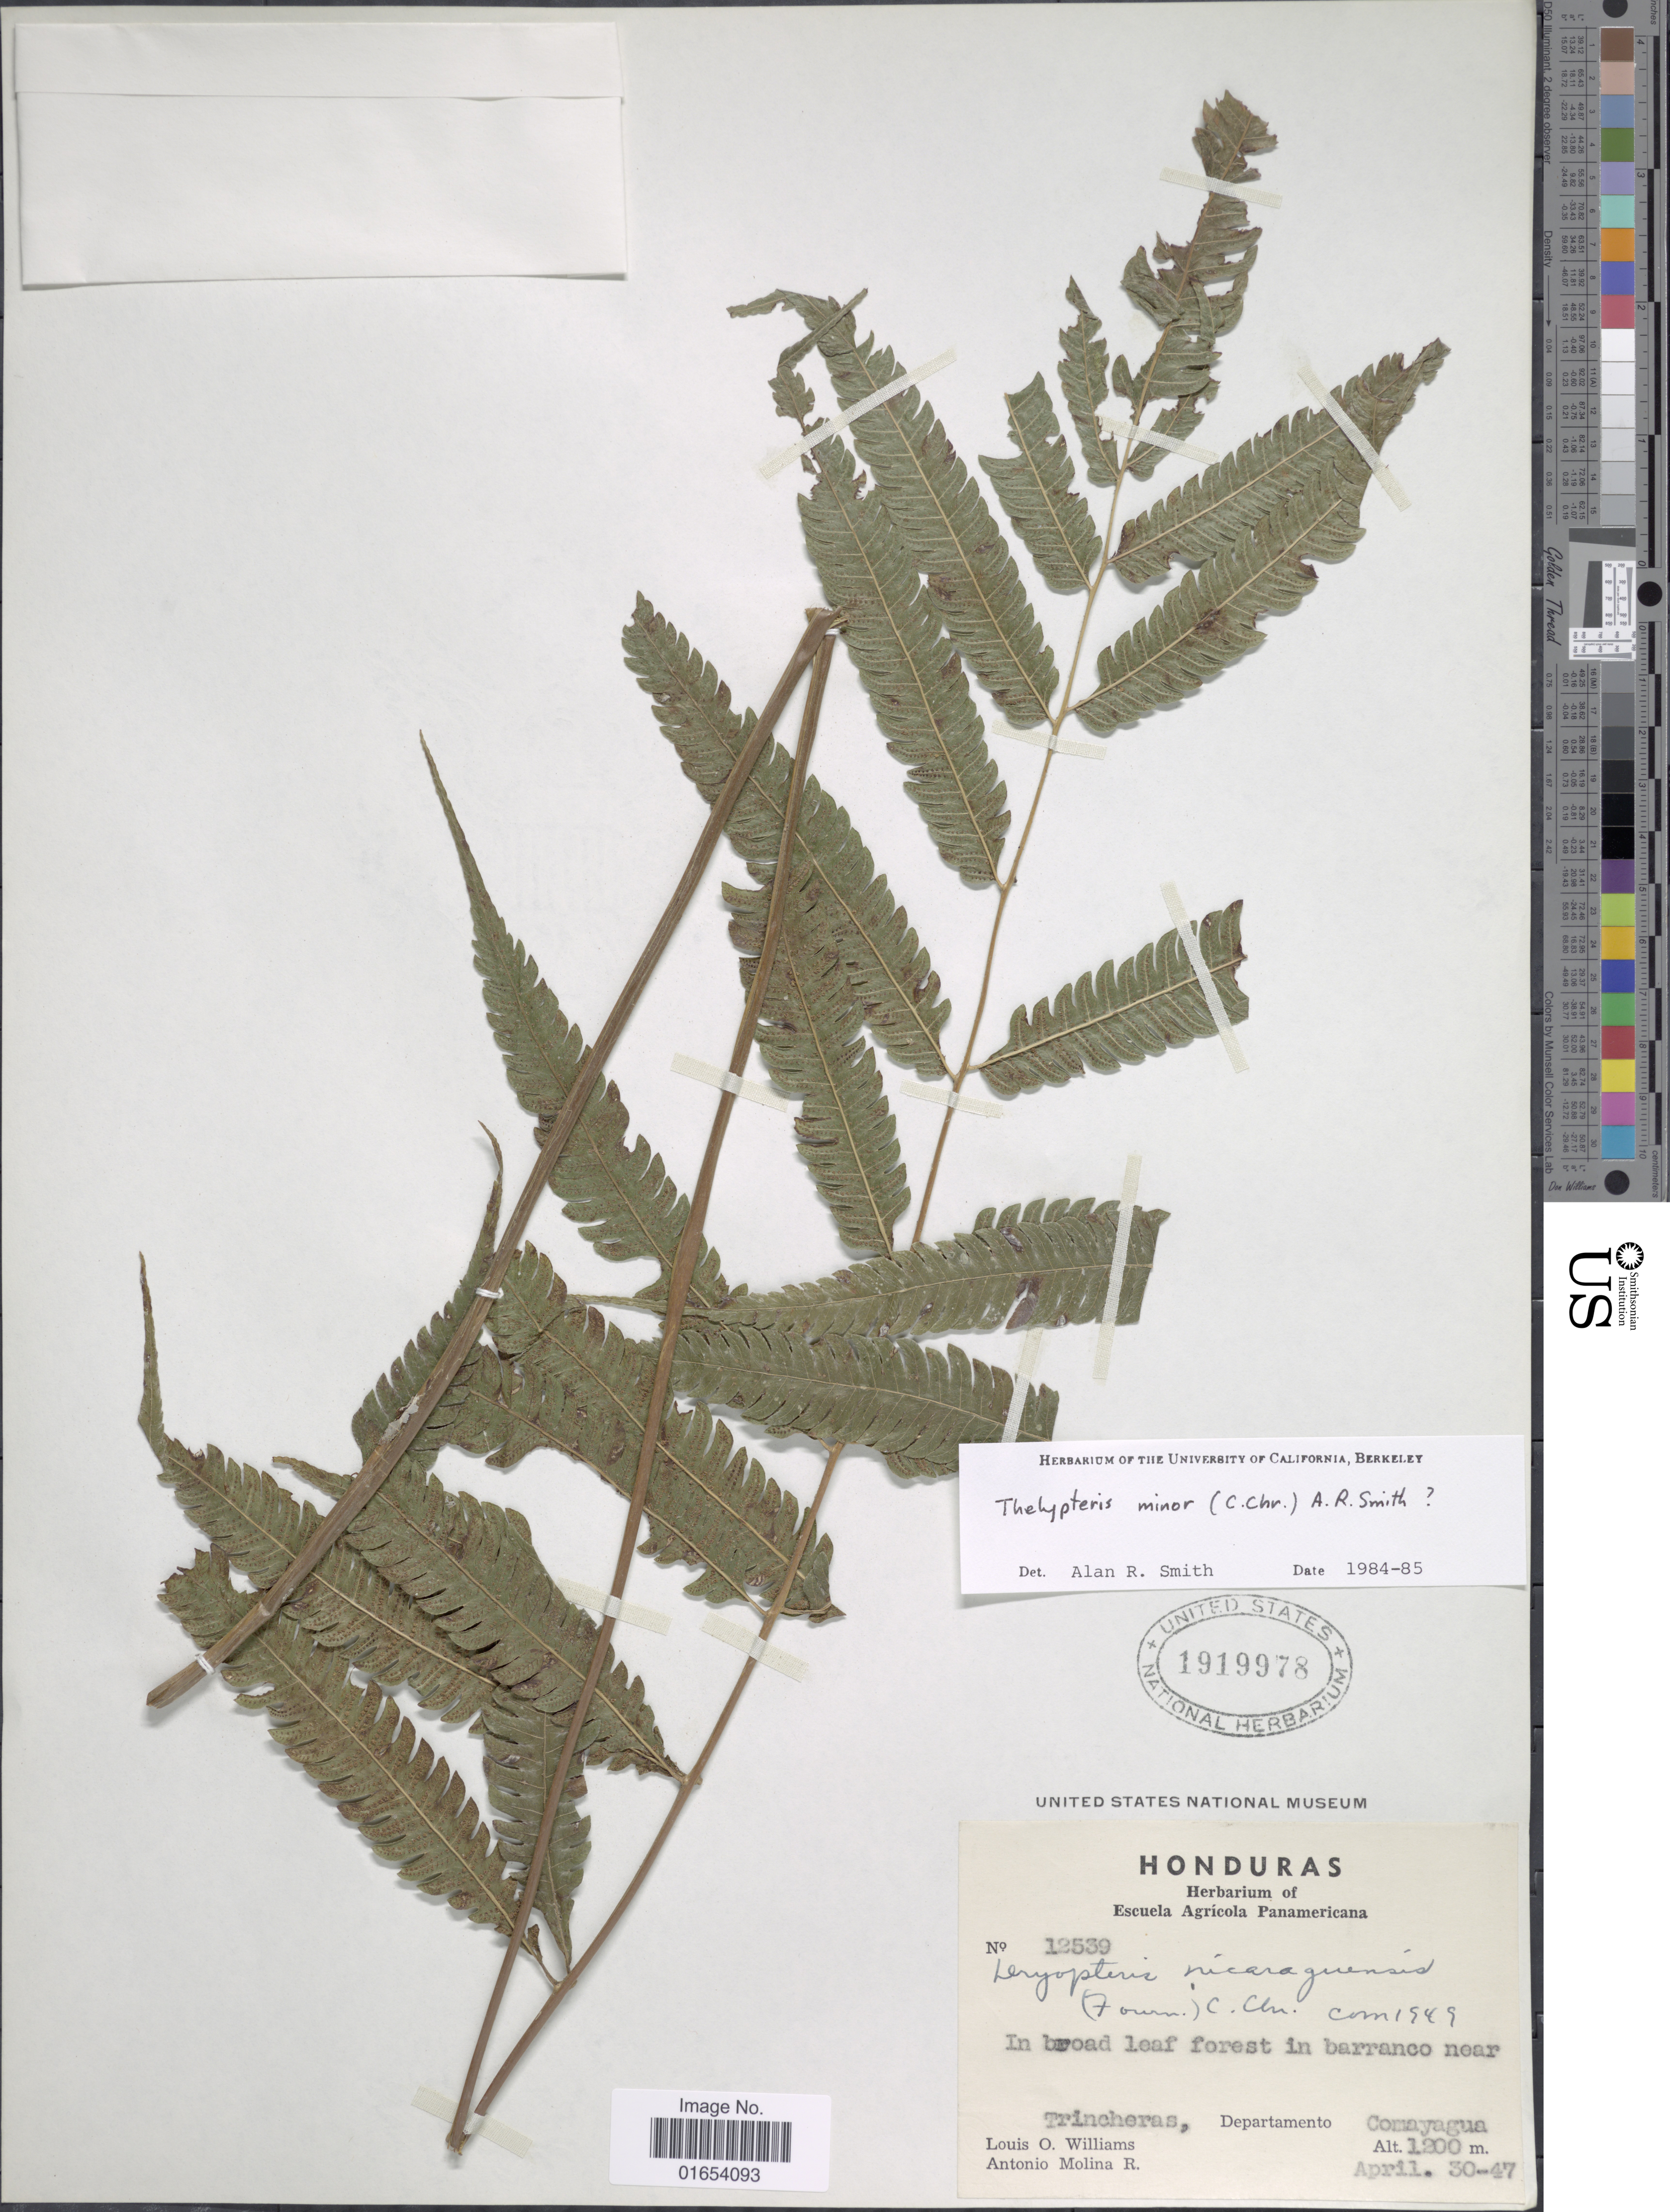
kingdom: Plantae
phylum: Tracheophyta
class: Polypodiopsida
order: Polypodiales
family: Thelypteridaceae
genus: Goniopteris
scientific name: Goniopteris minor (C. Chr.) comb. nov., ined 2015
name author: (C. Chr.)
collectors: L. O. Williams & A. Molina R.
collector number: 12539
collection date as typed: Transcribed d/m/y: 30/4/47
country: Honduras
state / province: Comayagua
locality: Honduras, in broad leaf forest in barranco near Trincheras, Departamento Comayagua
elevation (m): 1200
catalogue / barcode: US 1919978